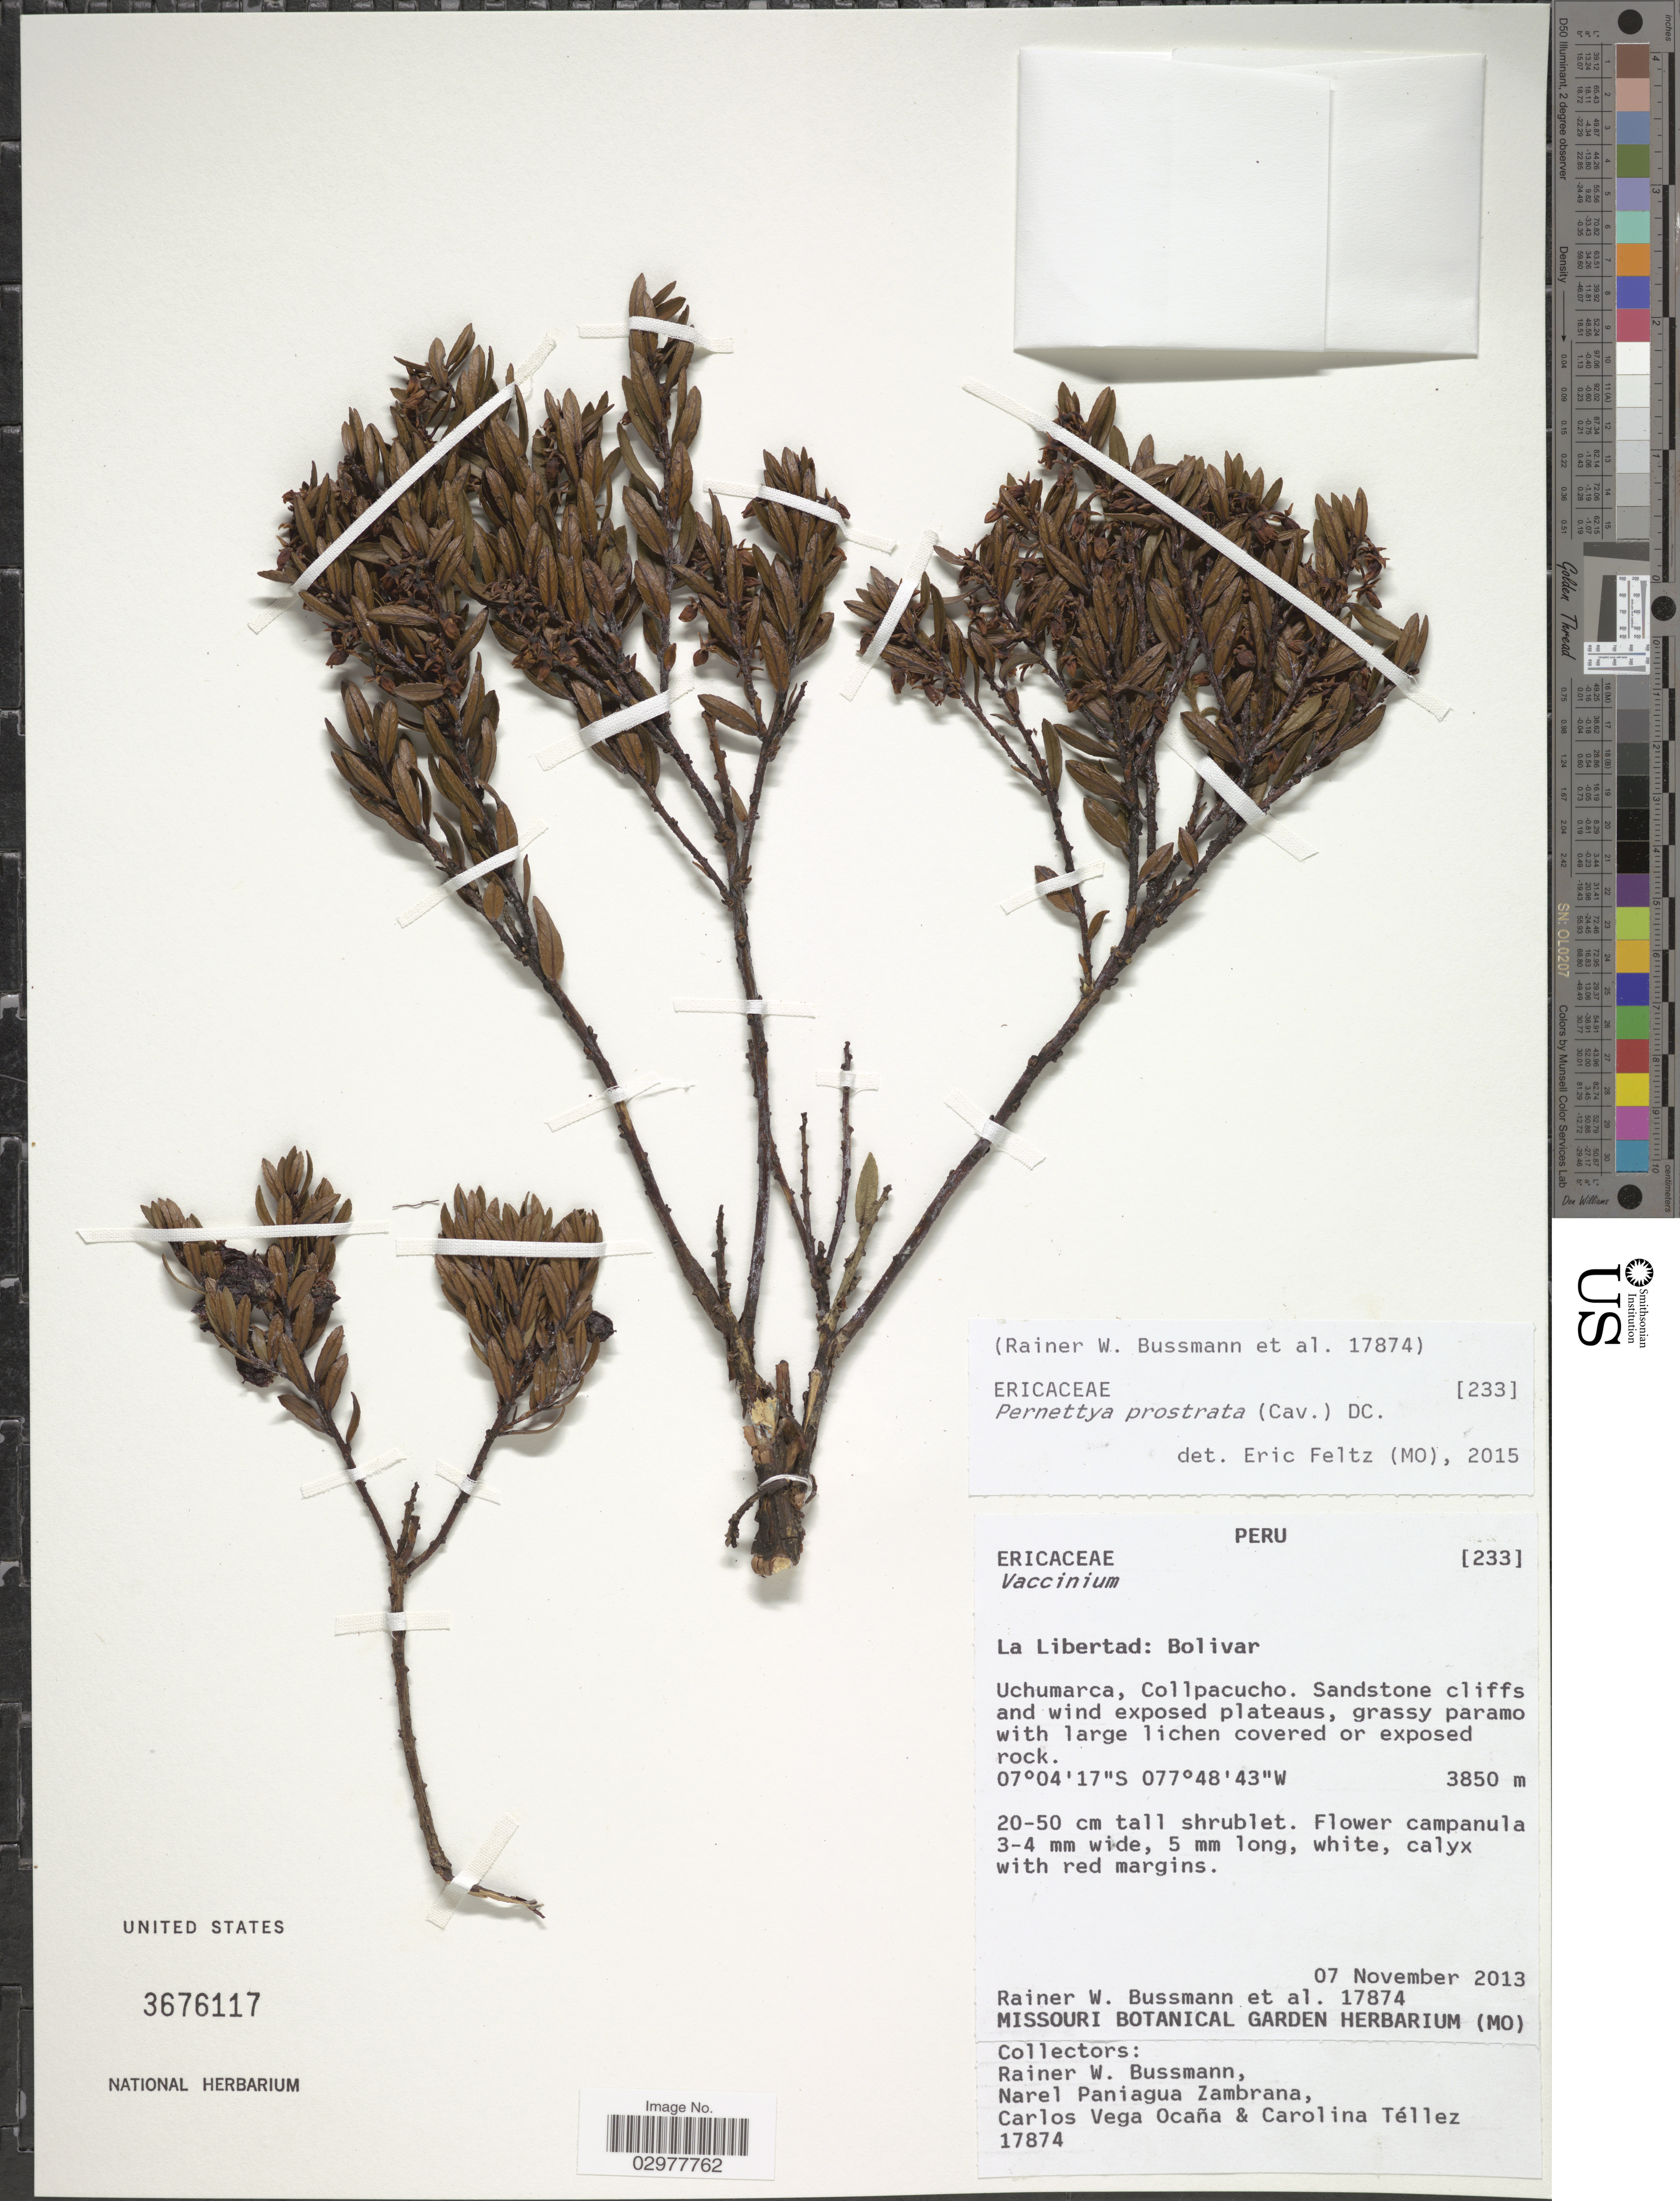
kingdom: Plantae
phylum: Tracheophyta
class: Magnoliopsida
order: Ericales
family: Ericaceae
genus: Pernettya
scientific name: Pernettya prostrata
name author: (Cav.) DC.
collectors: R. W. Bussmann, N. Zambrana, C. Ocaña & C. Téllez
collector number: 17874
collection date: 2013-11-07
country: Peru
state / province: La Libertad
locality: Bolivar, Uchumarca, Collpacucho.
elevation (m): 3850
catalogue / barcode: US 3676117